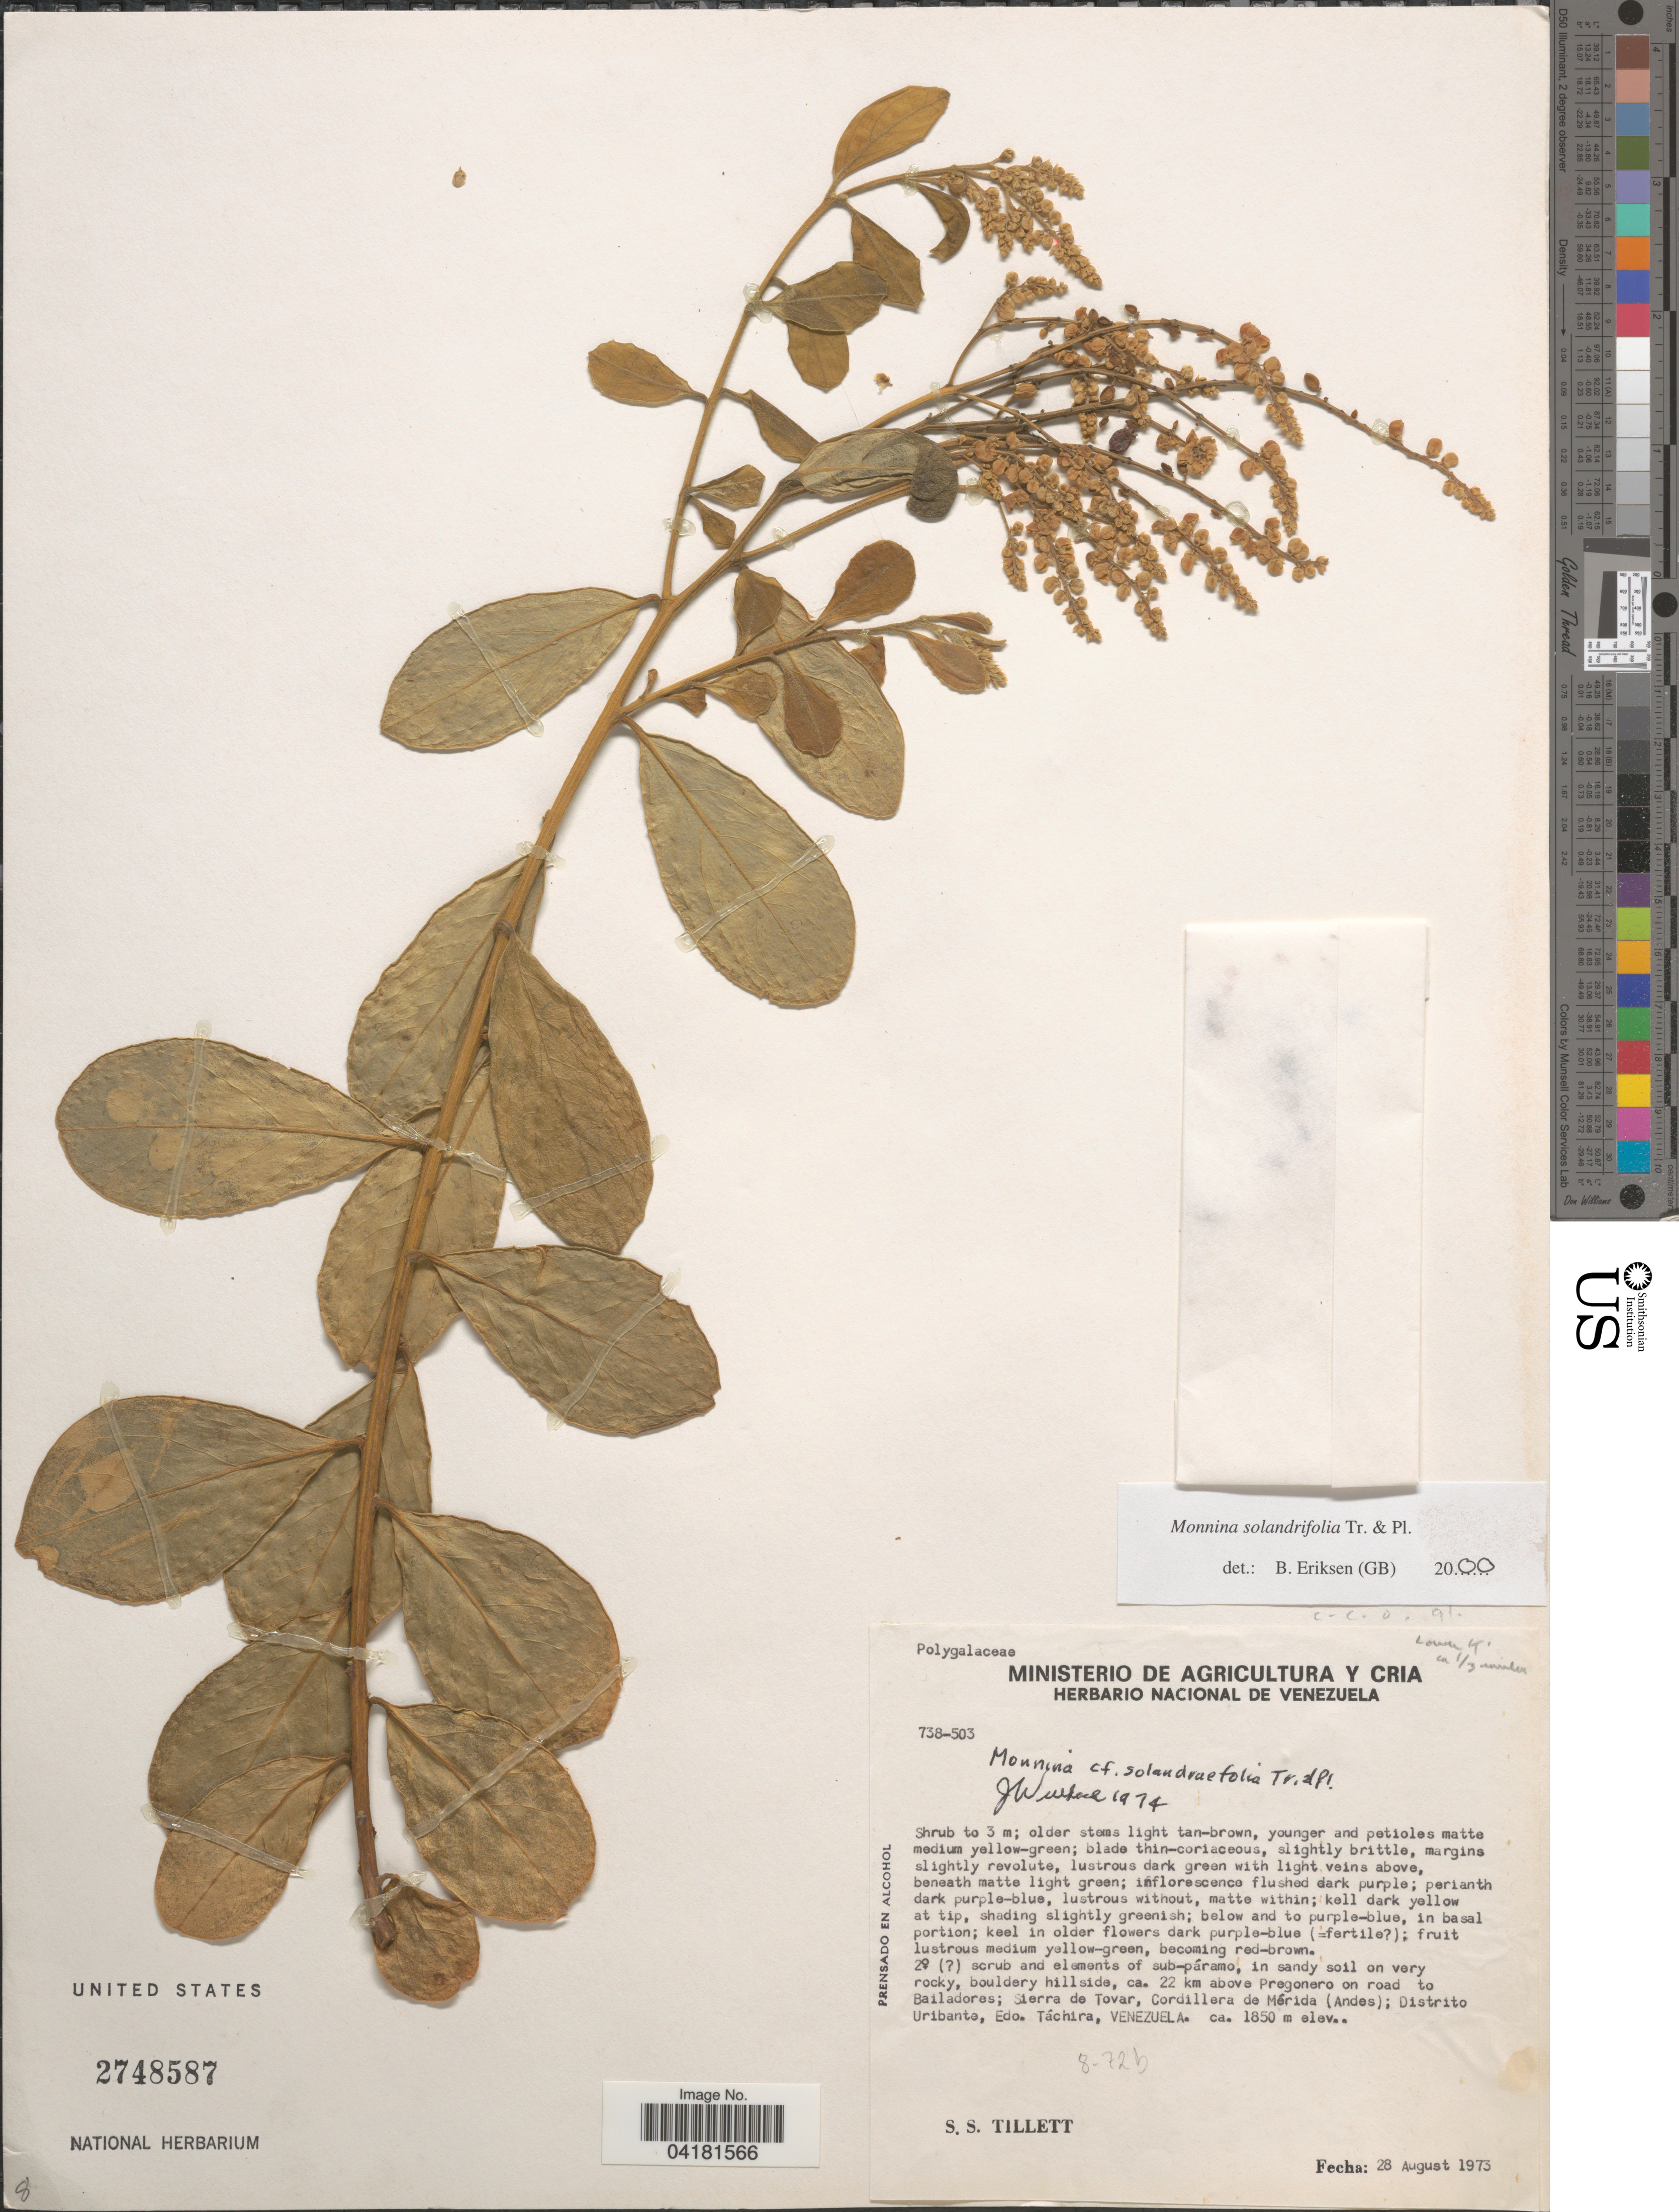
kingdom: Plantae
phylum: Tracheophyta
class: Magnoliopsida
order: Fabales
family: Polygalaceae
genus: Monnina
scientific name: Monnina solandraefolia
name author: Triana & Planch.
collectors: S. S. Tillett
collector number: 738-503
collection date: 1973-08-28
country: Venezuela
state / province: Tachira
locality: On very rocky, bouldery hillside, ca. 22 km above Pregonero on road to Bailadores; Sierra de Tovar, Cordillera de Mérida (Andes); Distrito Uribante.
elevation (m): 1850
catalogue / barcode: US 2748587